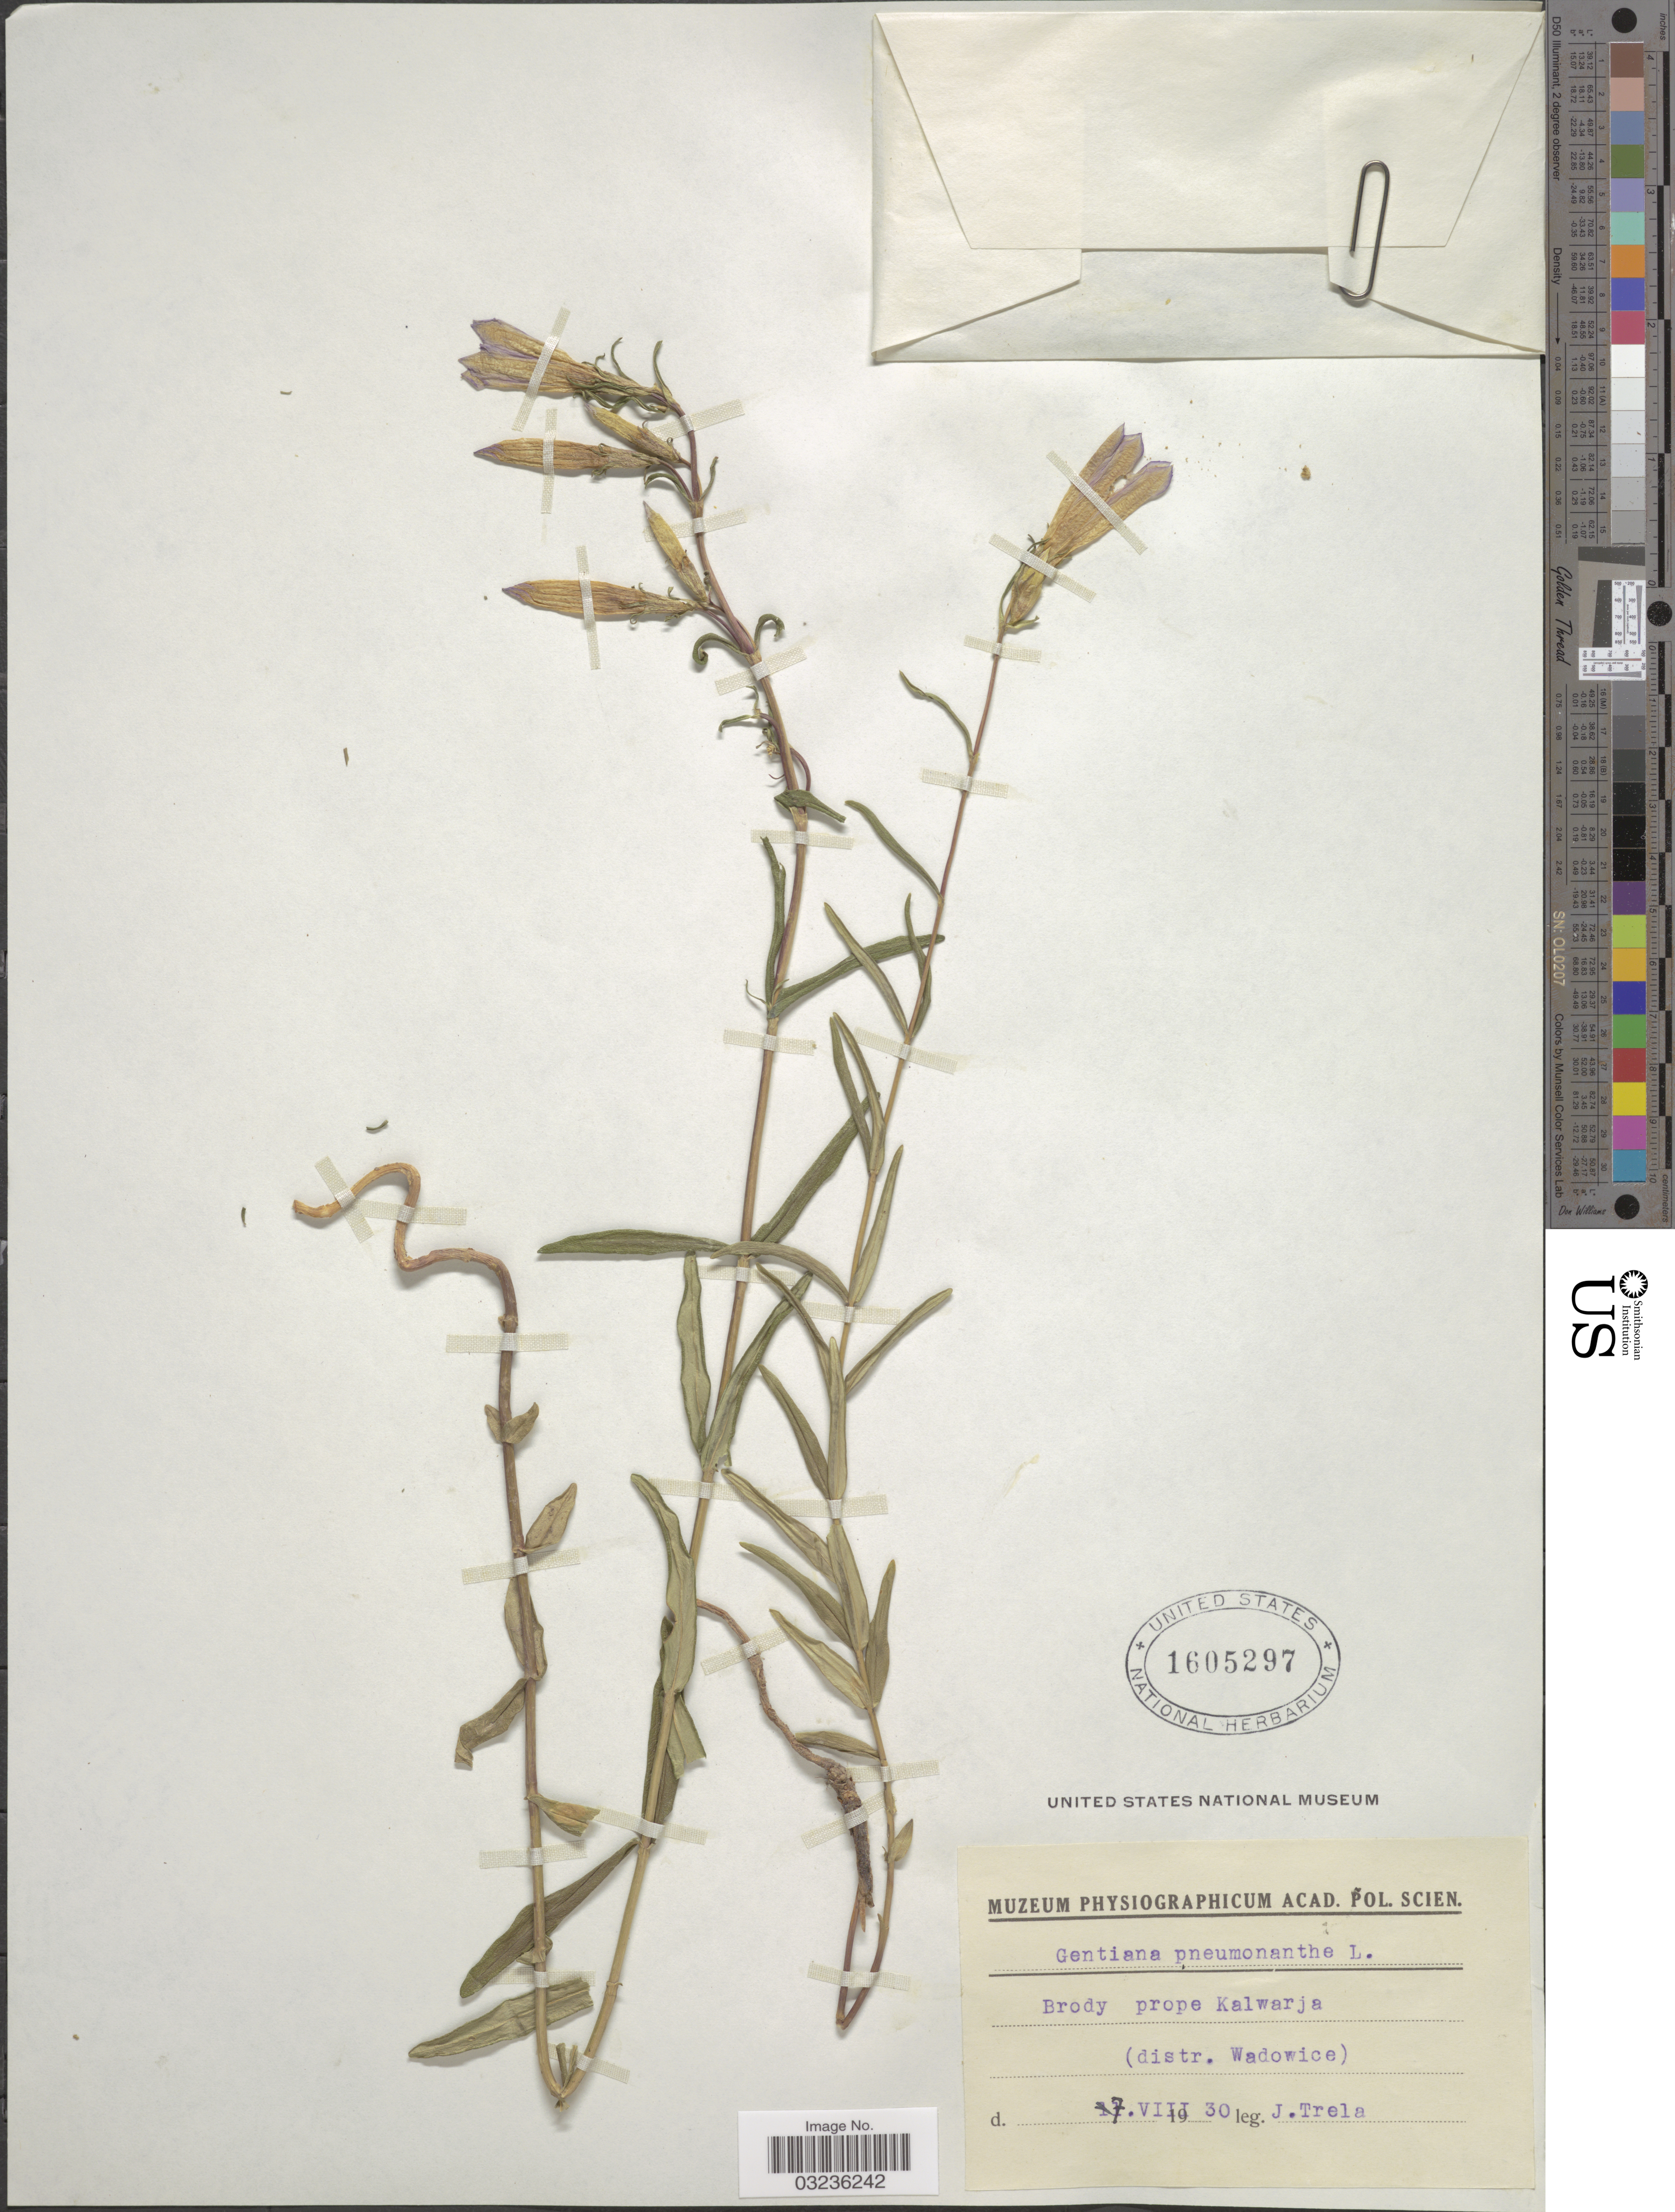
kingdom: Plantae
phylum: Tracheophyta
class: Magnoliopsida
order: Gentianales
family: Gentianaceae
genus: Gentiana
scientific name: Gentiana pneumonanthe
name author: L.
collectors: J. Trela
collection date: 1930-08-07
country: Poland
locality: Brody prope Kalwarja (distr. Wadowice).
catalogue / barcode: US 1605297